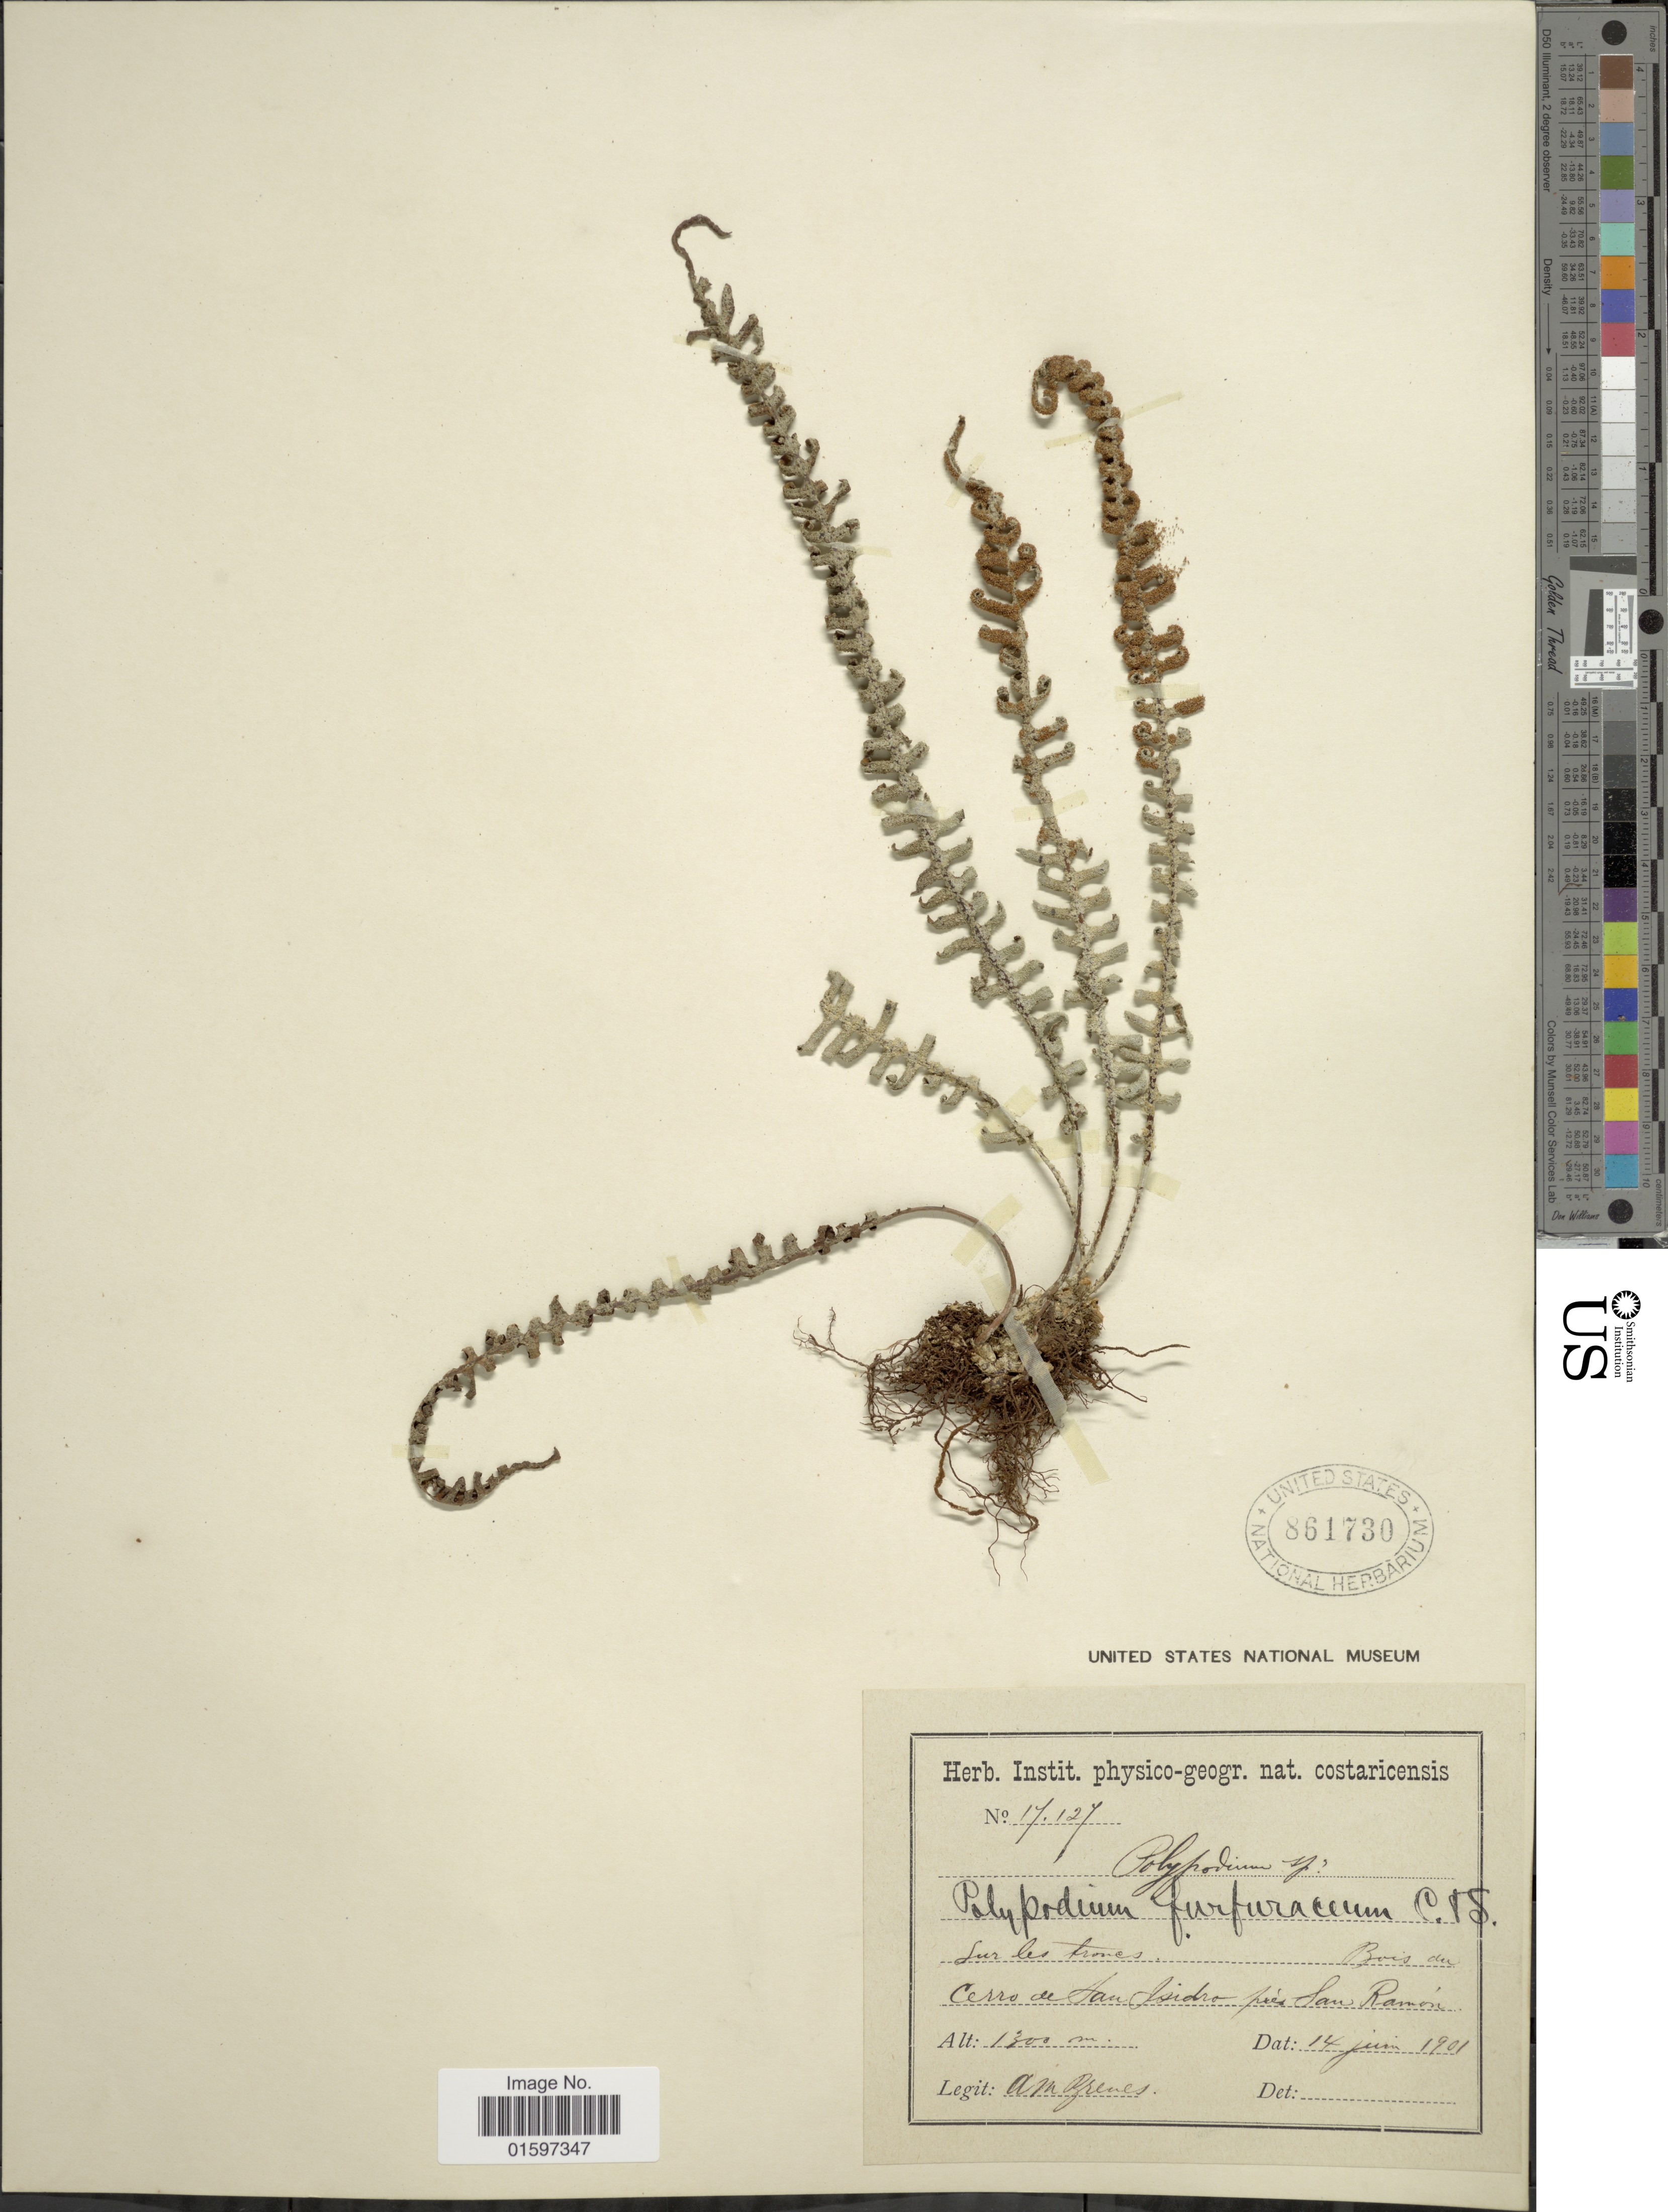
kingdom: Plantae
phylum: Tracheophyta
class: Polypodiopsida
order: Polypodiales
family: Polypodiaceae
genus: Pleopeltis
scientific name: Pleopeltis furfuracea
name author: (Schltdl. & Cham.) A.R. Sm. & Tejero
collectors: A. Brenes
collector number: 17127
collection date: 1901-06-14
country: Costa Rica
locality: Sur les trones, bois des Cerro de San Isidro près San Ramón.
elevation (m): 1300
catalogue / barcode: US 861730